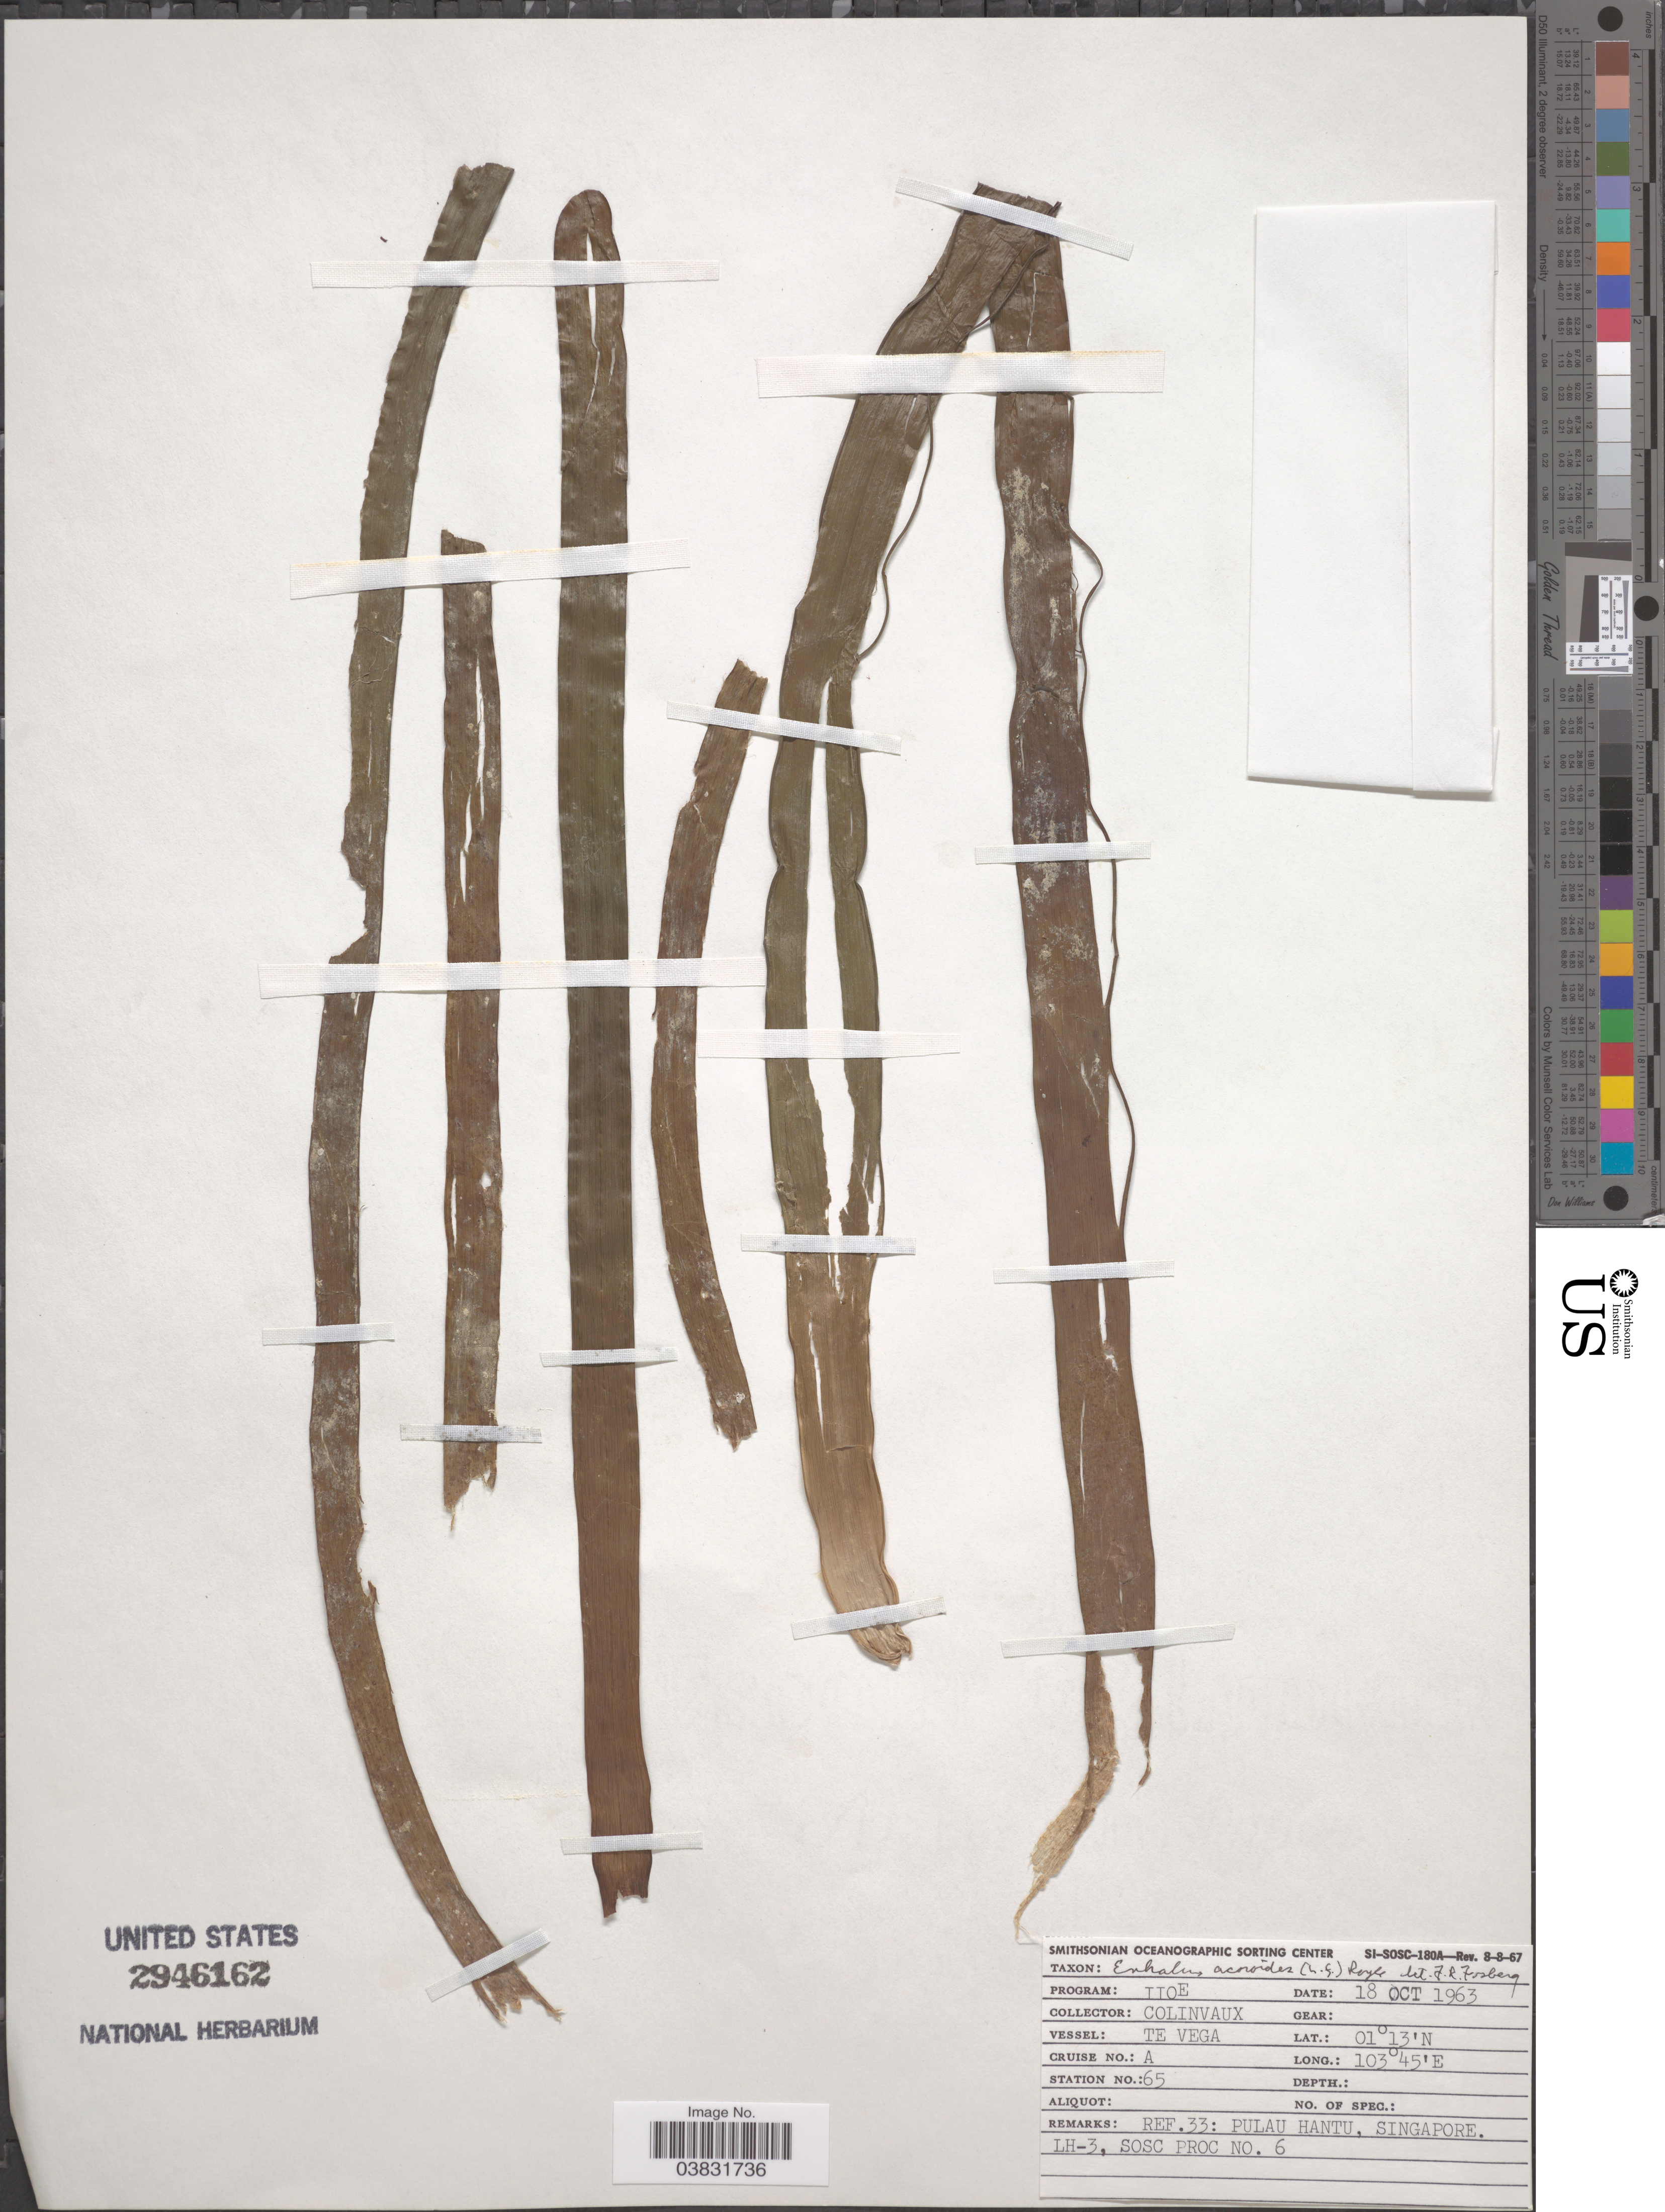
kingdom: Plantae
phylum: Tracheophyta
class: Liliopsida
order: Alismatales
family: Hydrocharitaceae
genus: Enhalus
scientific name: Enhalus acoroides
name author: (L. f.) Royle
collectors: Colinvaux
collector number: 6?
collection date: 1963-10-18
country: Singapore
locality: Ref.33: Pulau Hantu.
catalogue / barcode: US 2946162